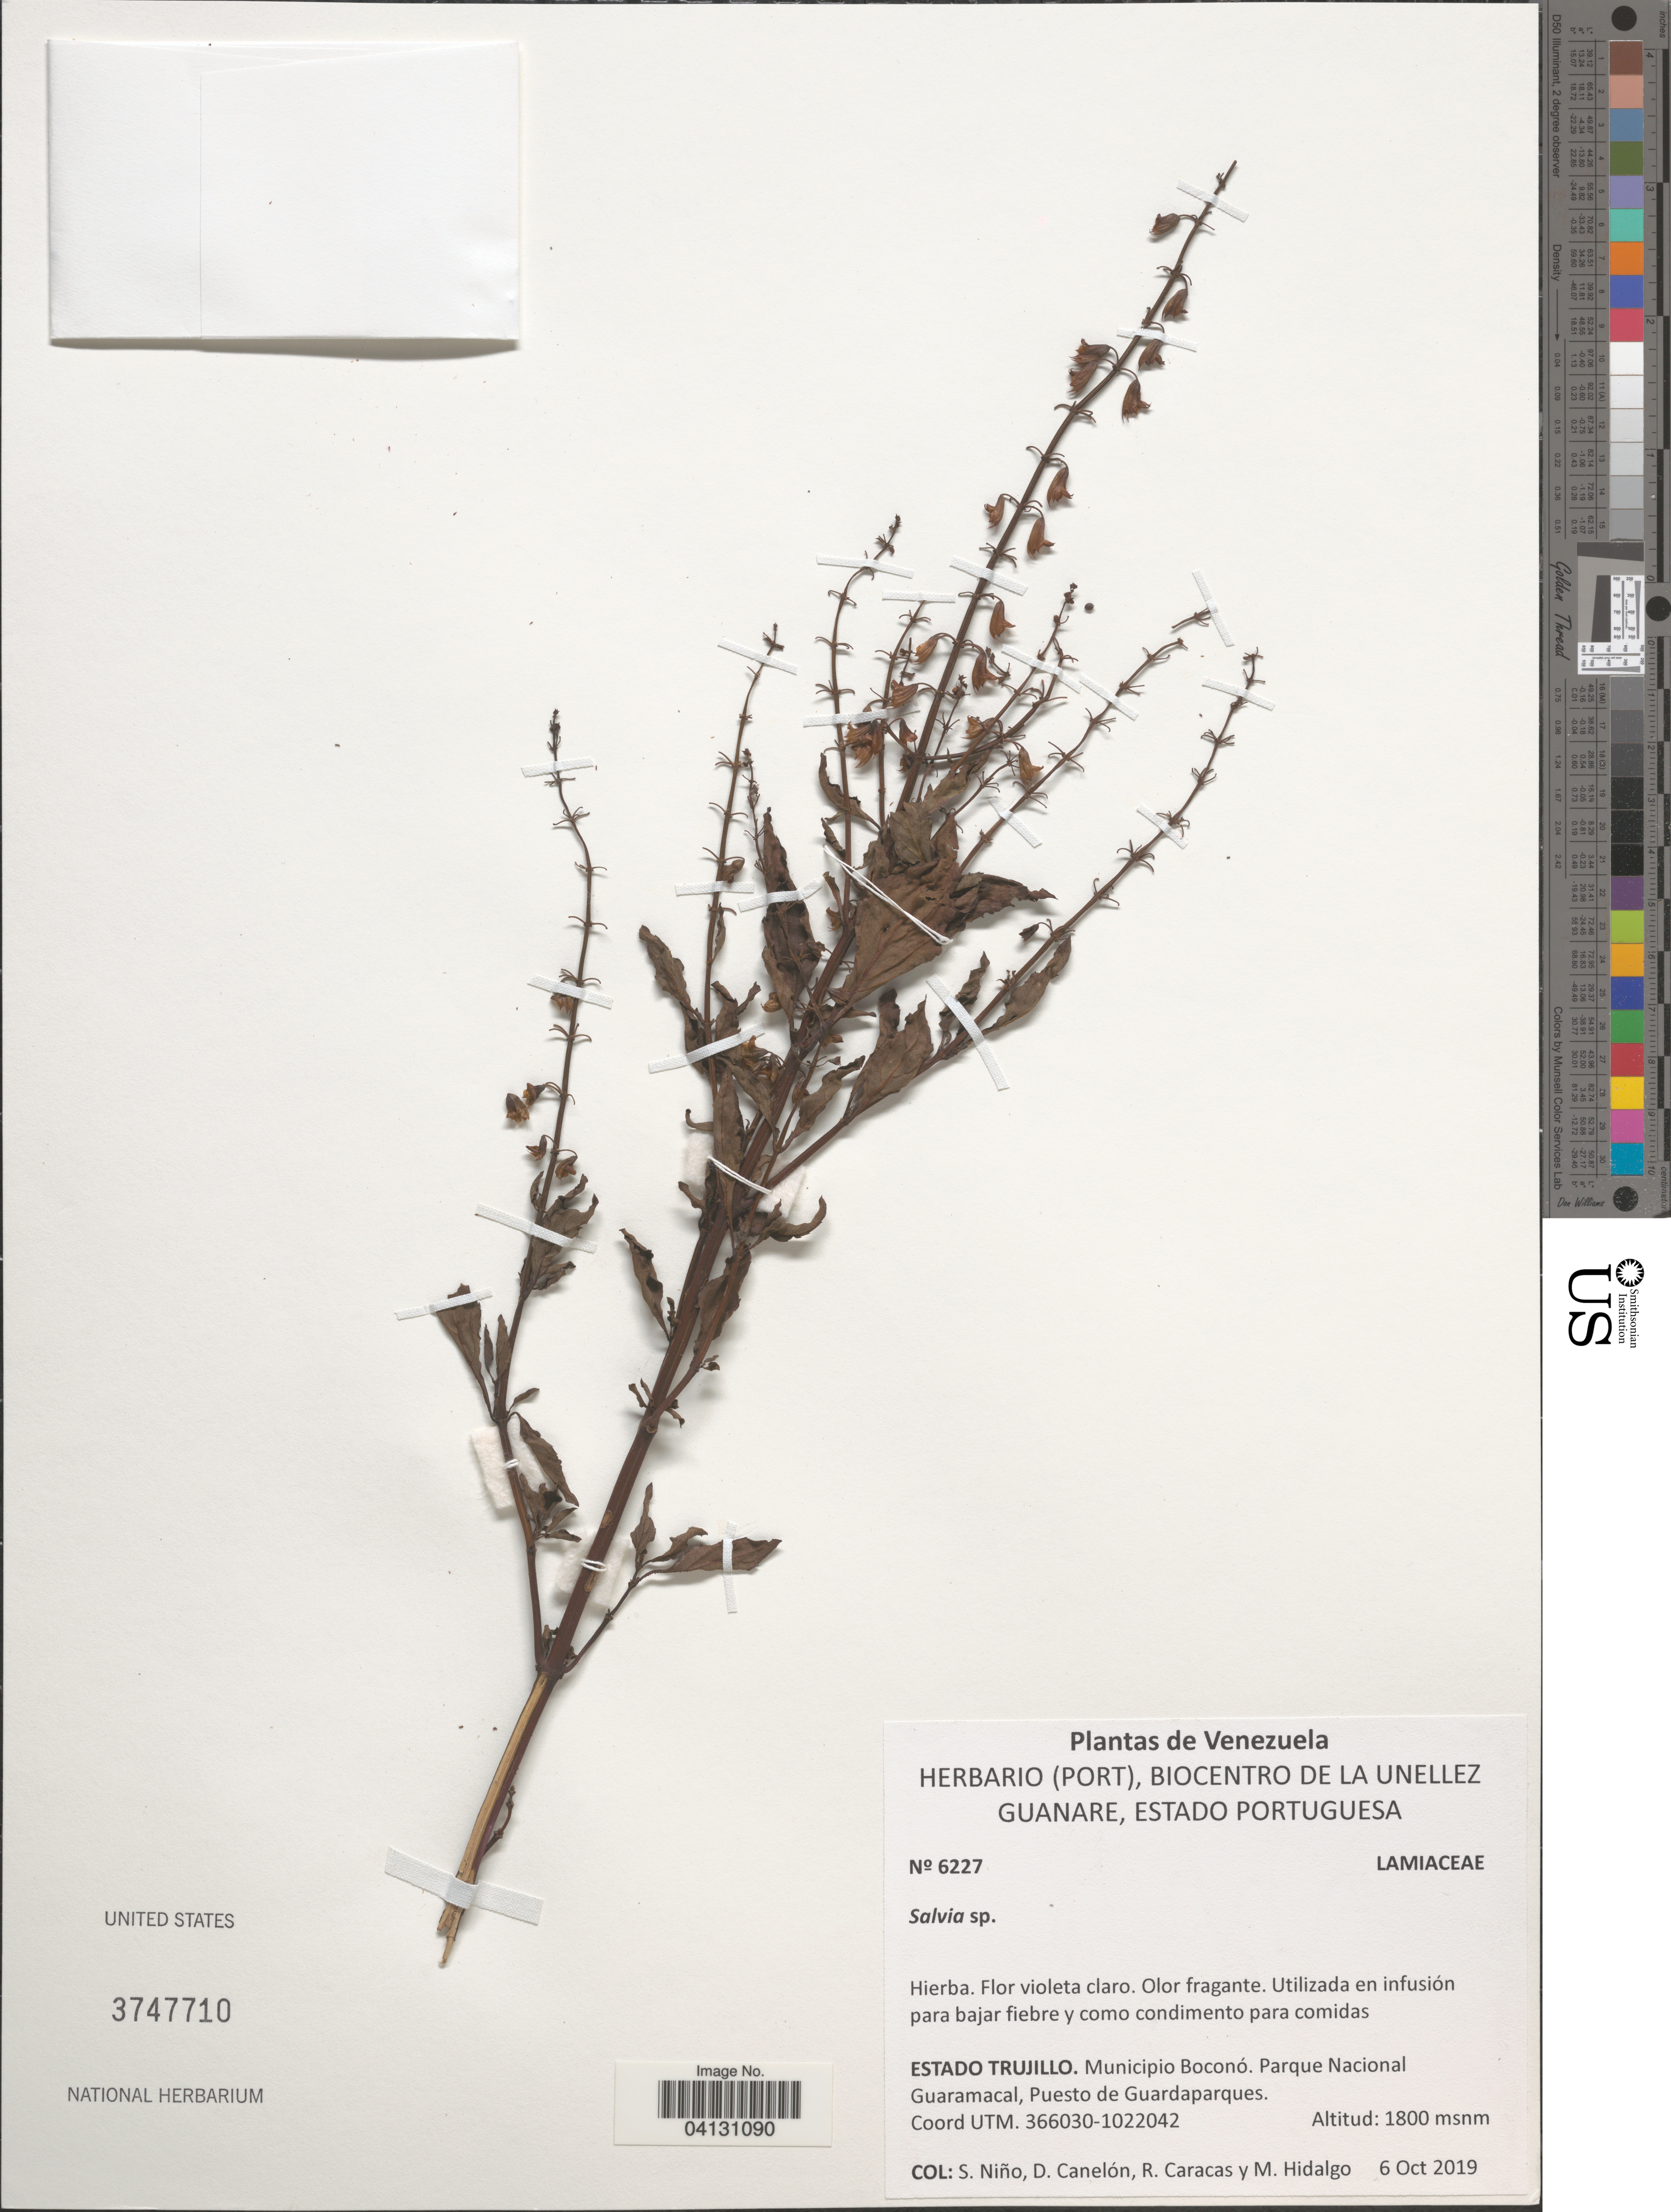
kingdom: Plantae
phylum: Tracheophyta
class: Magnoliopsida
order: Lamiales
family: Lamiaceae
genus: Salvia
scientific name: Salvia sp.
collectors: S. M. Niño, D. Canelón, R. Caracas & M. Hidalgo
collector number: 6227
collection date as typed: Transcribed d/m/y: 6/10/2019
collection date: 2019-10-06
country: Venezuela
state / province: Trujillo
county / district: Boconó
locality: Parque Nacional Guaramacal, Puesto de Guardaparques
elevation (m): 1800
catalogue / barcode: US 3747710